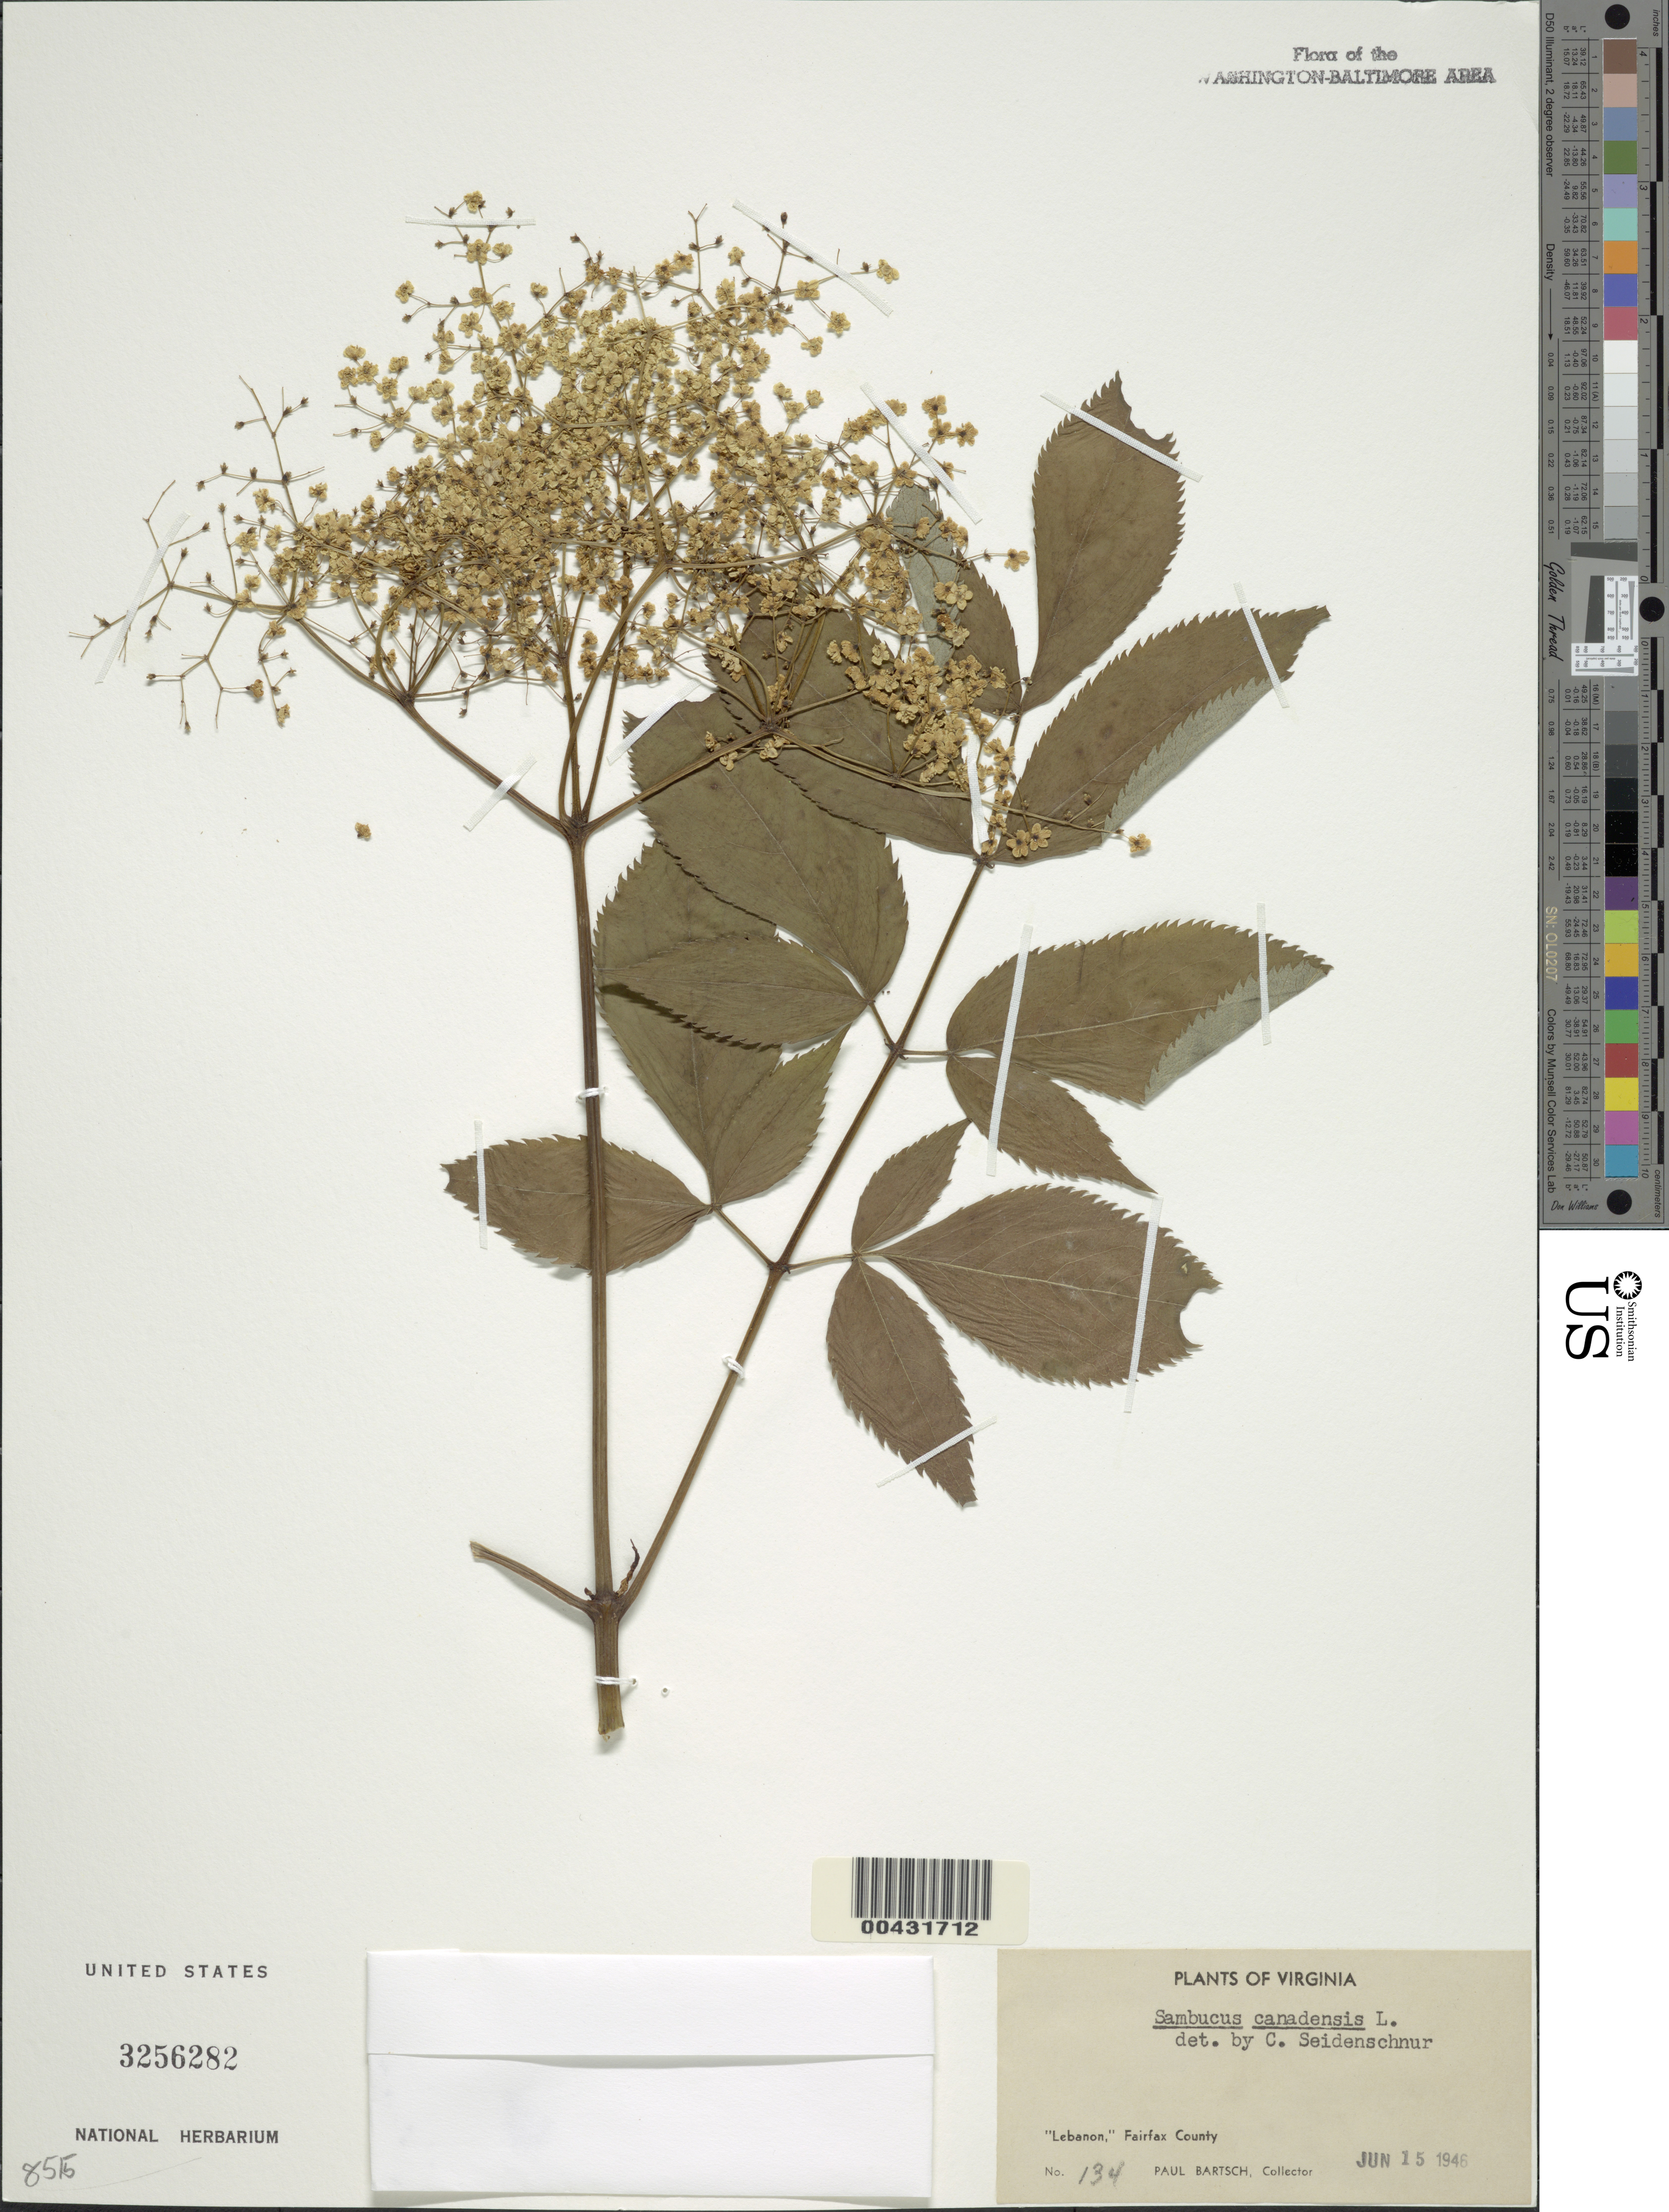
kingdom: Plantae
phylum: Tracheophyta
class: Magnoliopsida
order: Dipsacales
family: Viburnaceae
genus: Sambucus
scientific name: Sambucus canadensis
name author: L.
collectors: P. Bartsch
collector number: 134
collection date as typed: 15 Jun 1946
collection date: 1946-06-15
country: United States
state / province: Virginia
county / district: Fairfax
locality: Lebanon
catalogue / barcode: US 3256282